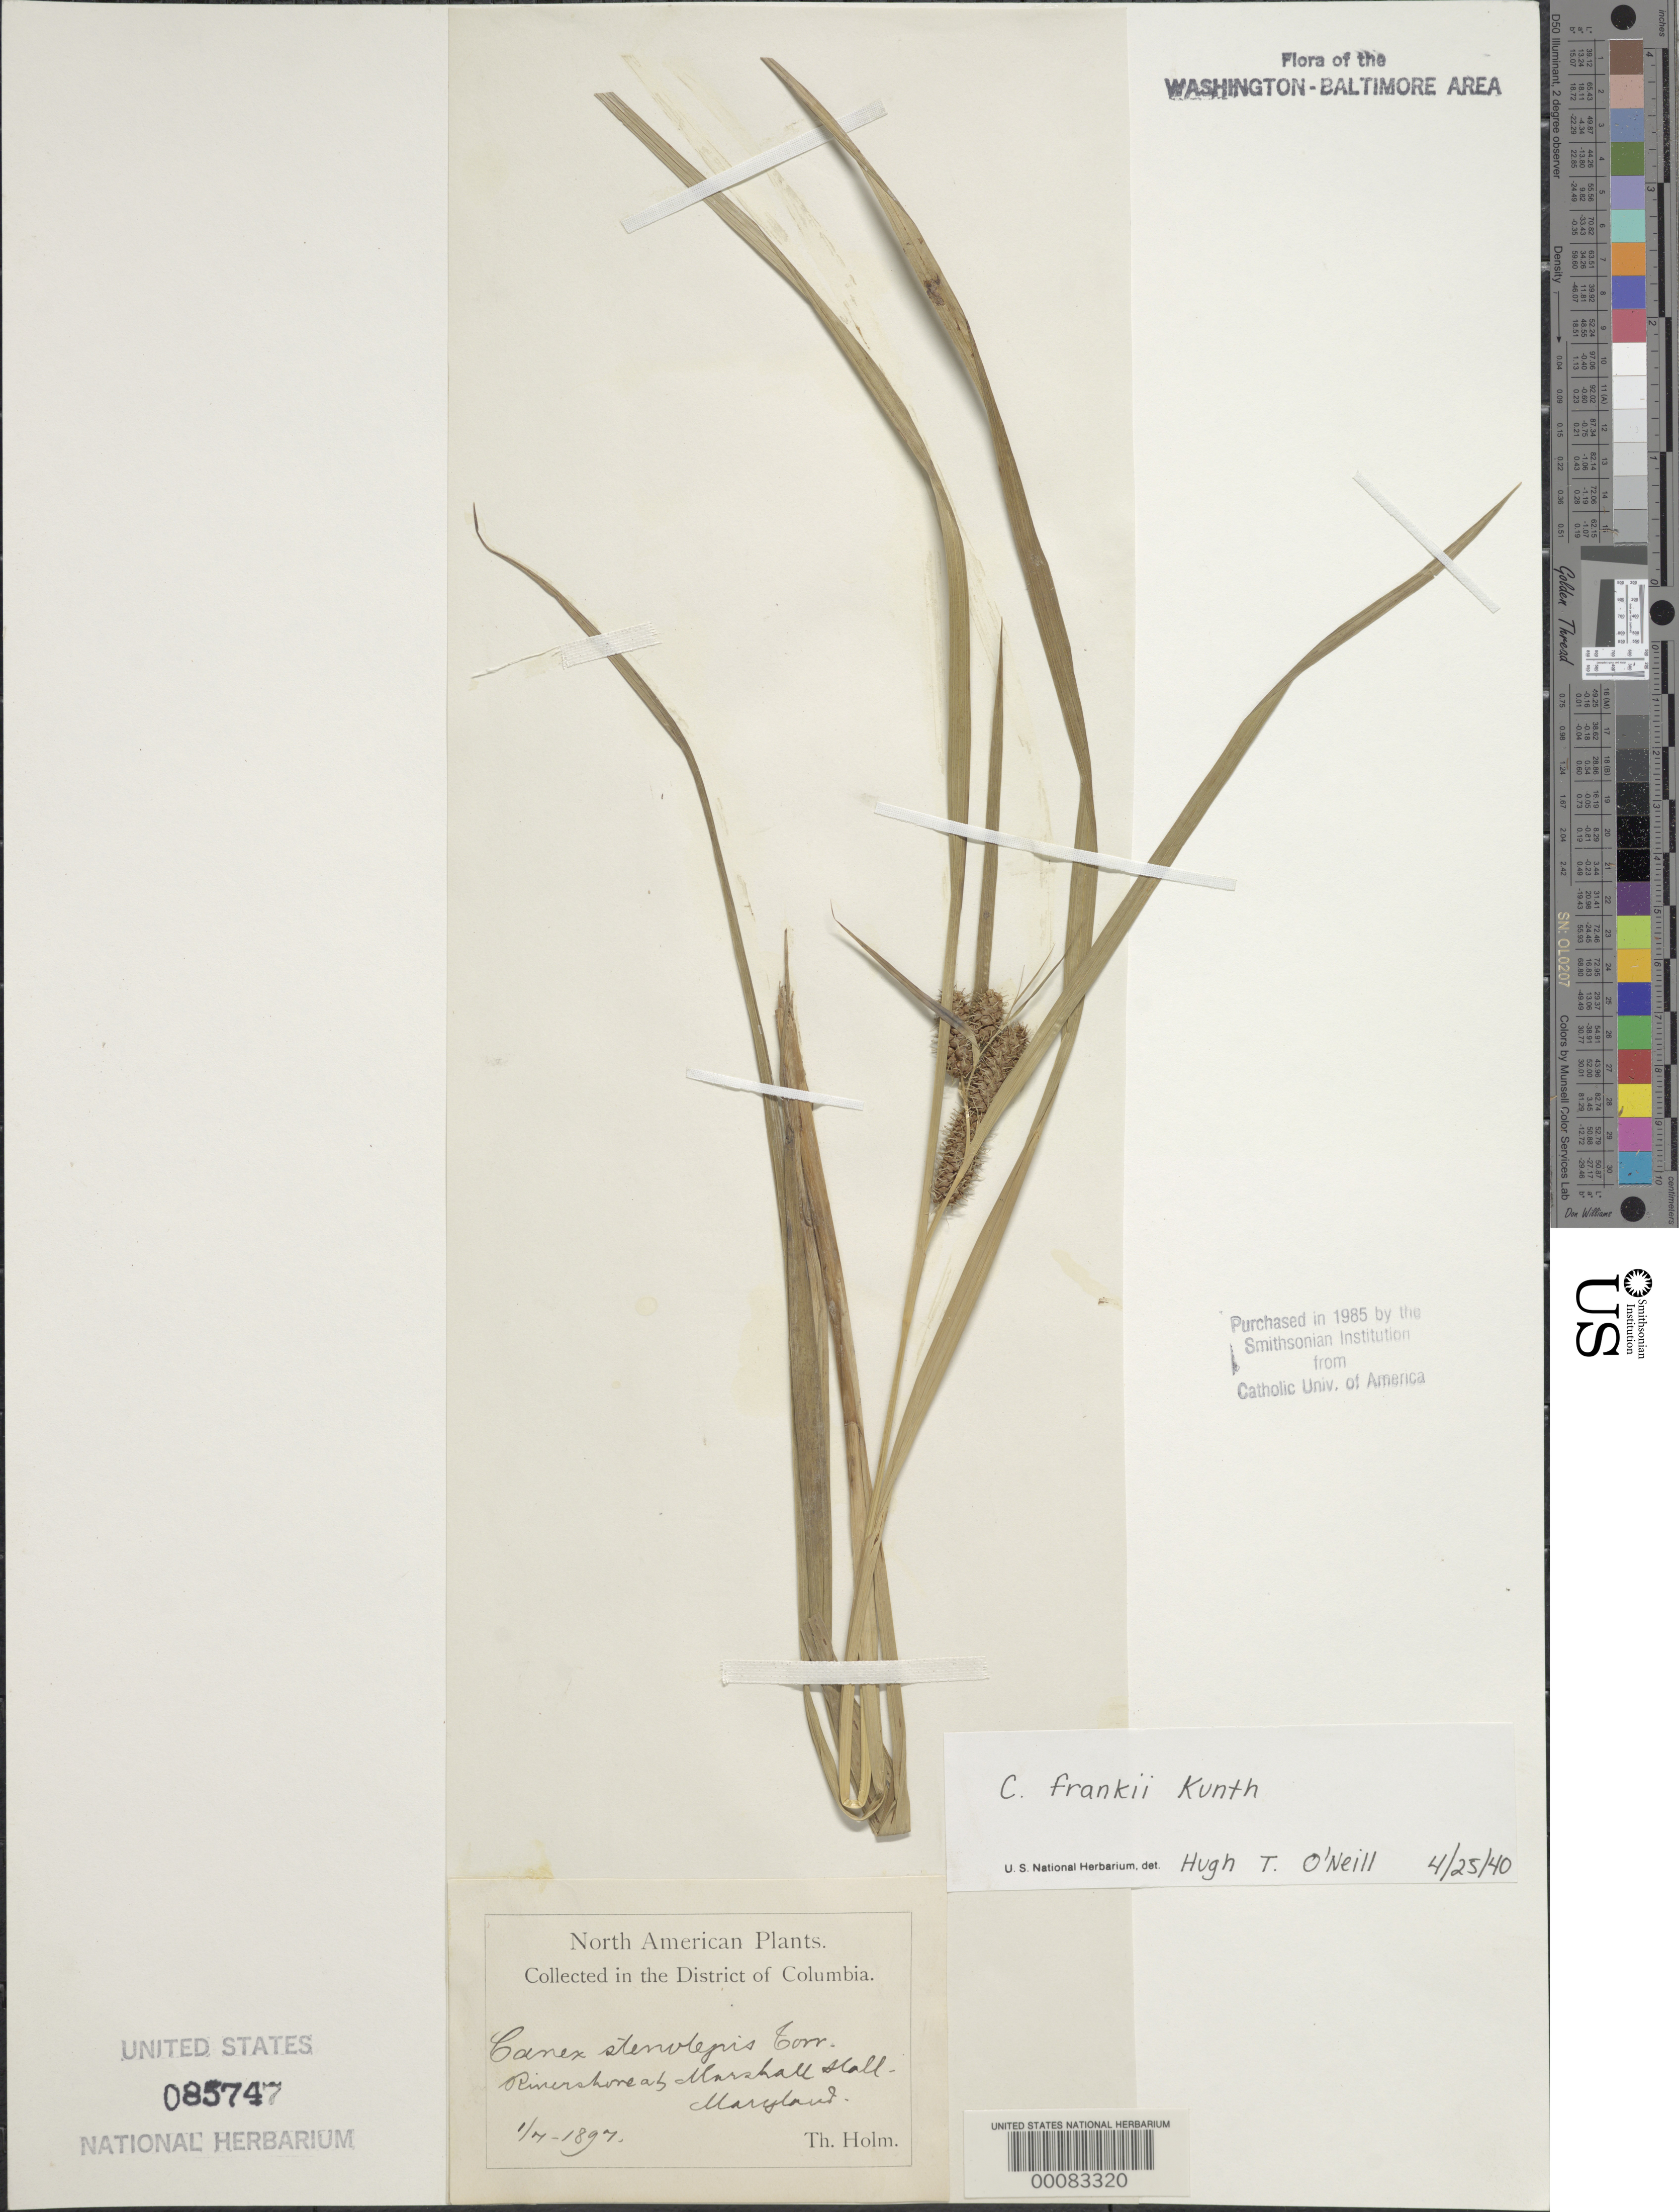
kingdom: Plantae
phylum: Tracheophyta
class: Liliopsida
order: Poales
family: Cyperaceae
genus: Carex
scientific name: Carex frankii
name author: Kunth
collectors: T. Holm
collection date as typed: -1 Jul 1897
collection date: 1897-07-01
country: United States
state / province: Maryland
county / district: Charles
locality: Marshall Hall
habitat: Rivershore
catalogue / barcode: US 85747